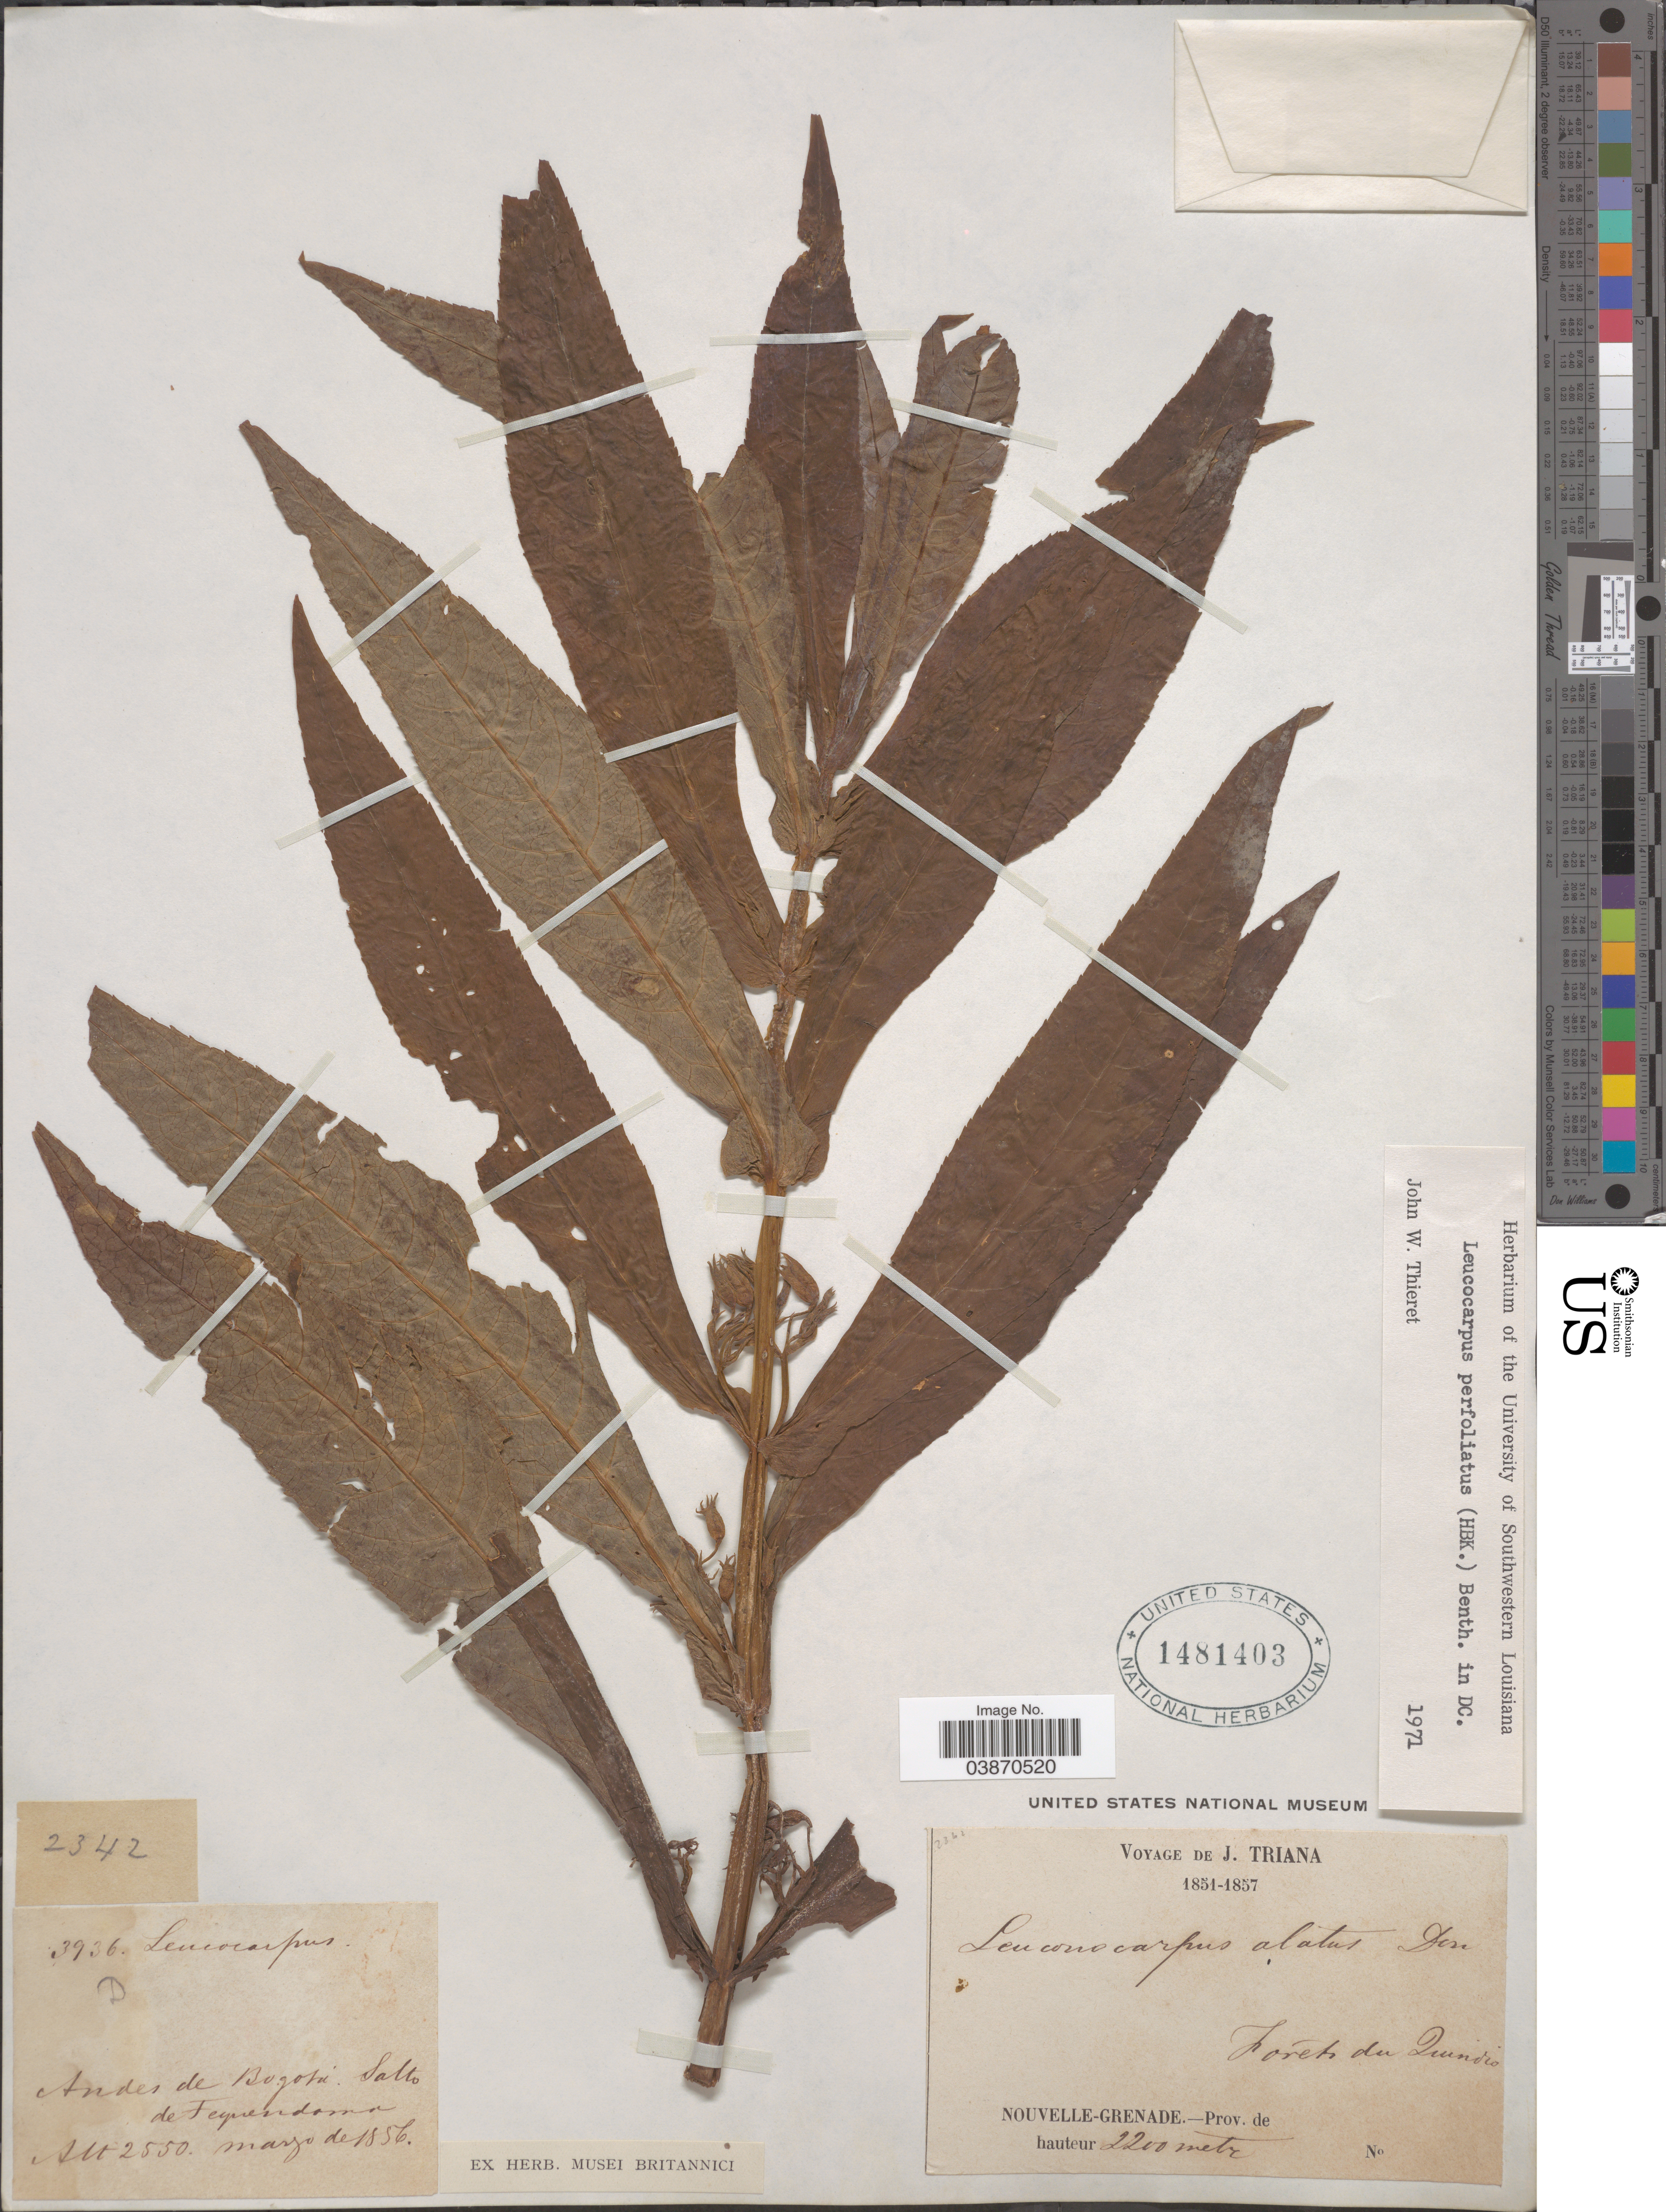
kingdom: Plantae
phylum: Tracheophyta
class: Magnoliopsida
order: Lamiales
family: Phrymaceae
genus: Leucocarpus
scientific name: Leucocarpus perfoliatus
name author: (Kunth) Benth.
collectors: J. Triana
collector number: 3936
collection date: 1856-05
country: Colombia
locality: Andes de Bogotá. Salto de Fequendomo. Nouvelle-Grenade.-Prov. de hauteur.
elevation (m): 2200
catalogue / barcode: US 1481403